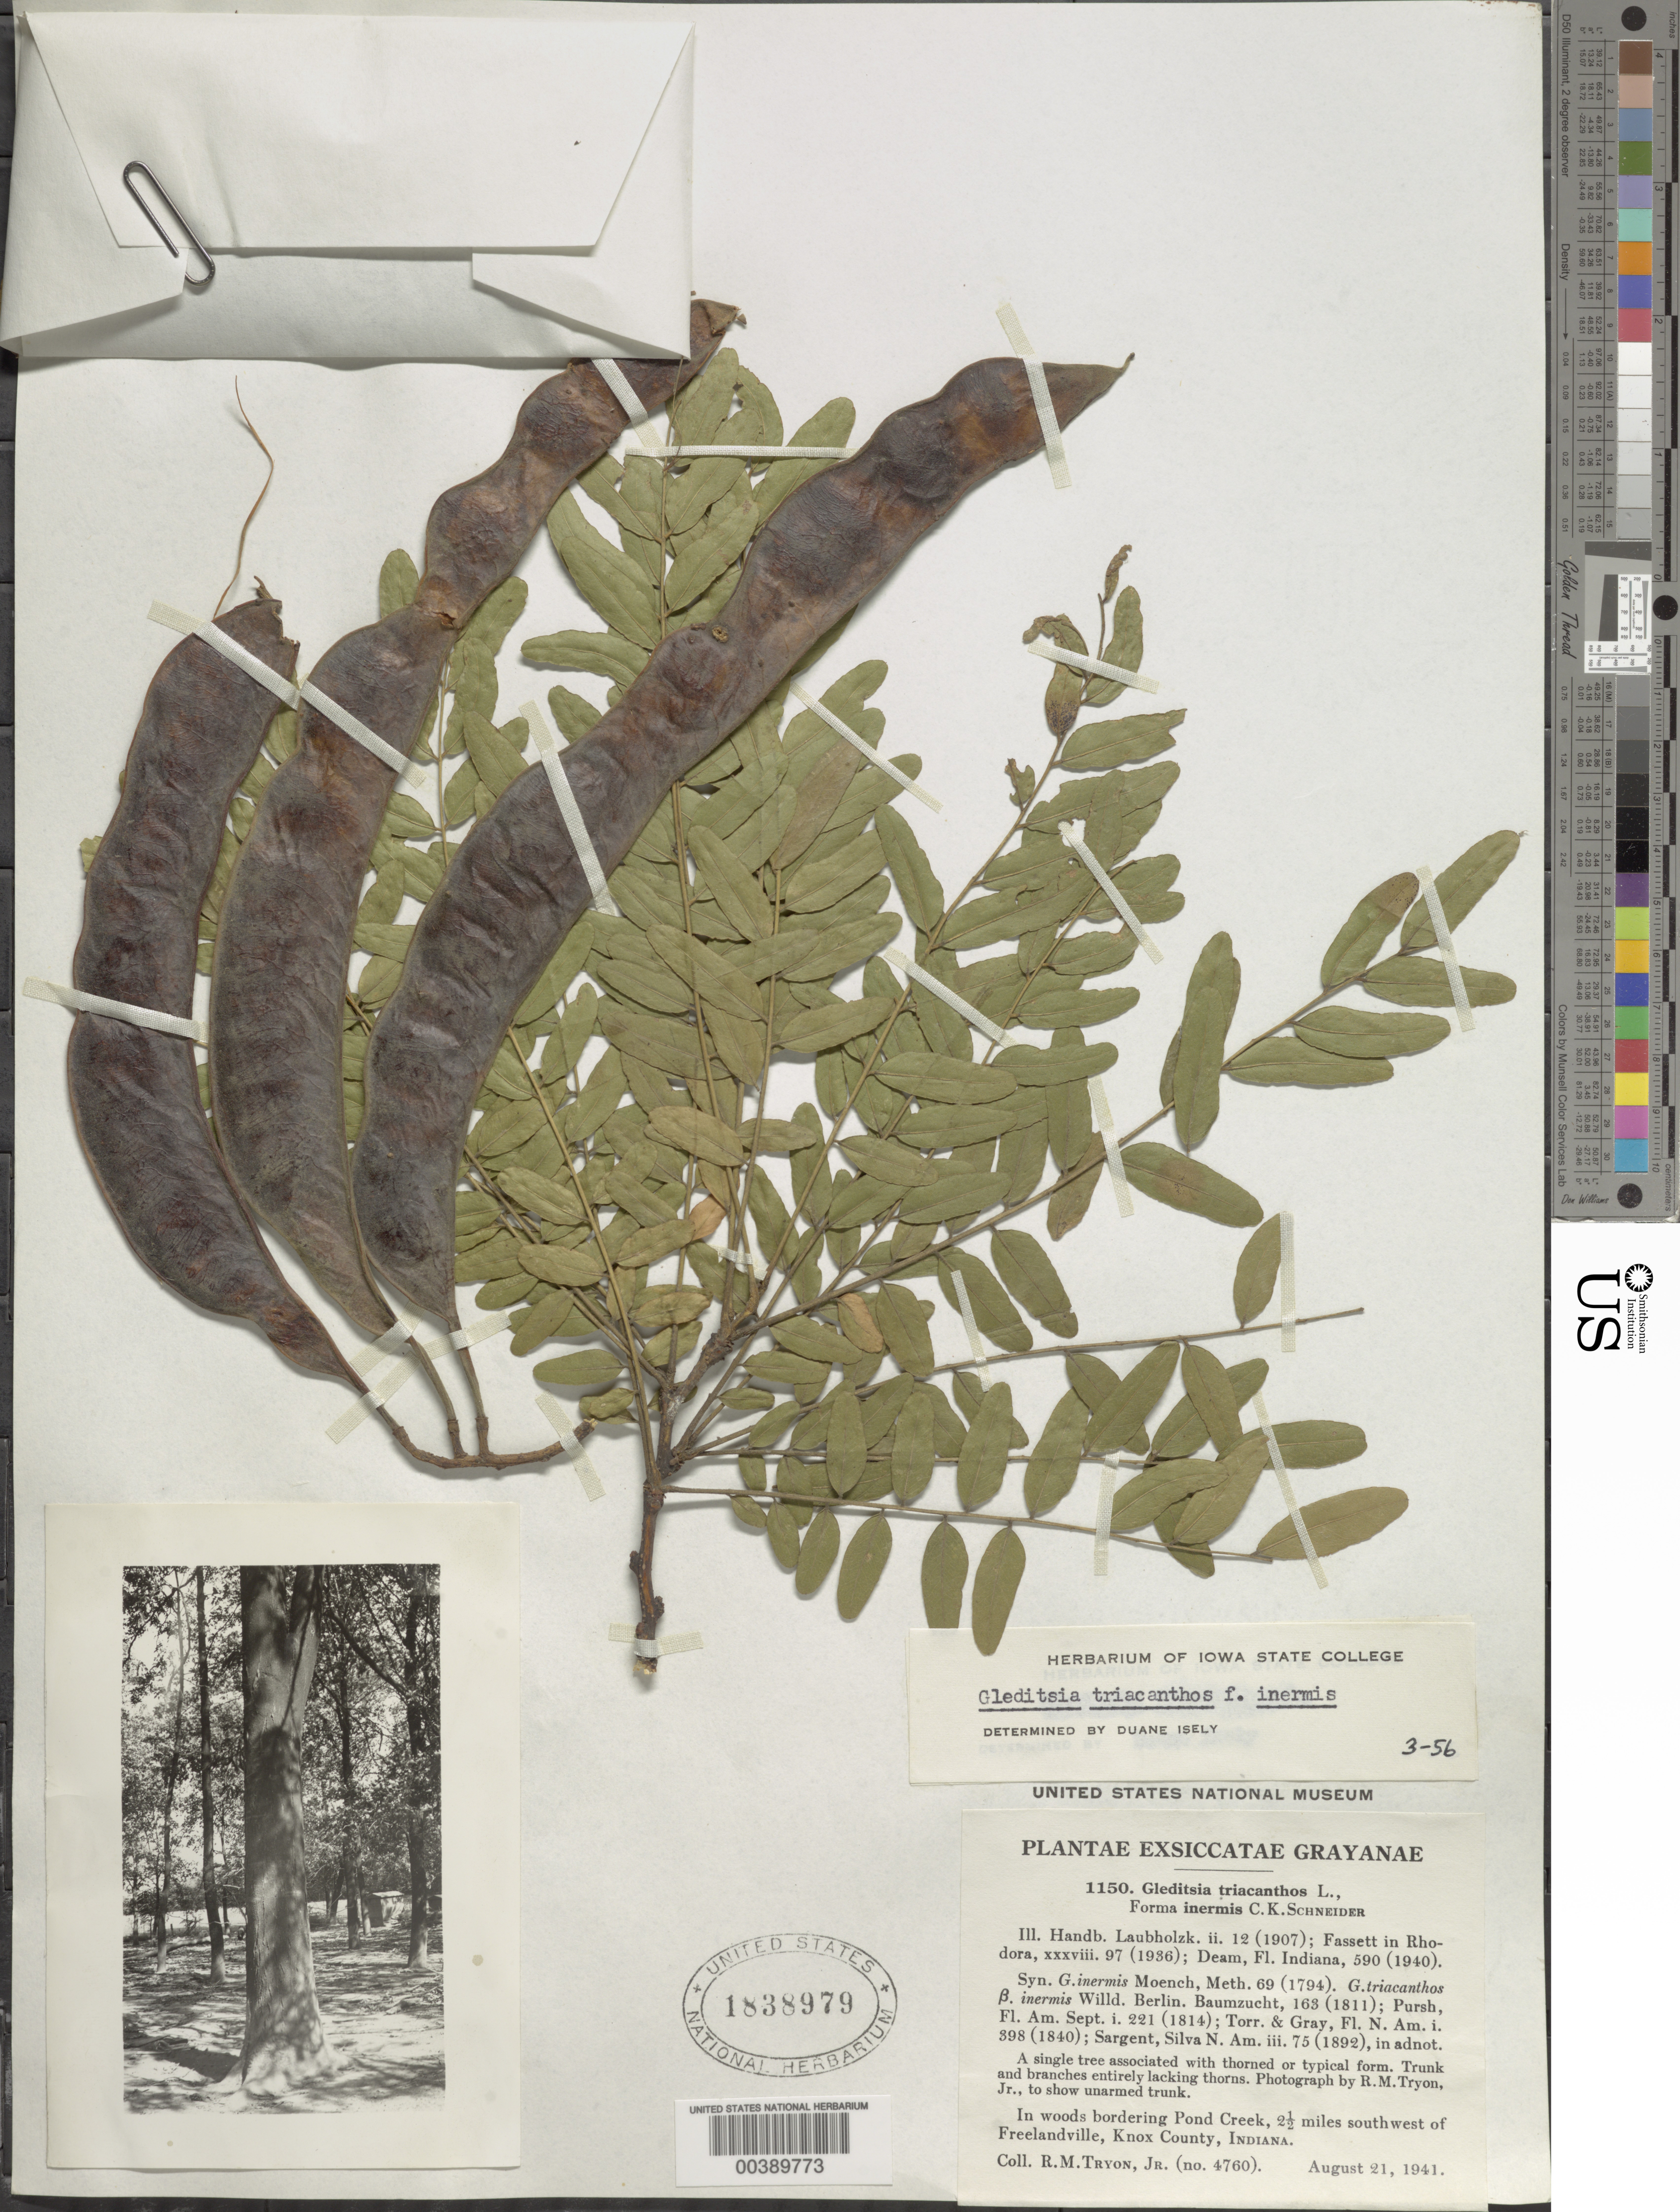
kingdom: Plantae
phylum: Tracheophyta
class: Magnoliopsida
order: Fabales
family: Fabaceae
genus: Gleditsia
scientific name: Gleditsia triacanthos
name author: L.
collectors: R. M. Tryon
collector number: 4760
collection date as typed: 21 Aug 1941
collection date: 1941-08-21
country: United States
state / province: Indiana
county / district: Knox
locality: Pond creek, 2.5 mi sw of freelandville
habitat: In woods bordering creek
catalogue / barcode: US 1838979